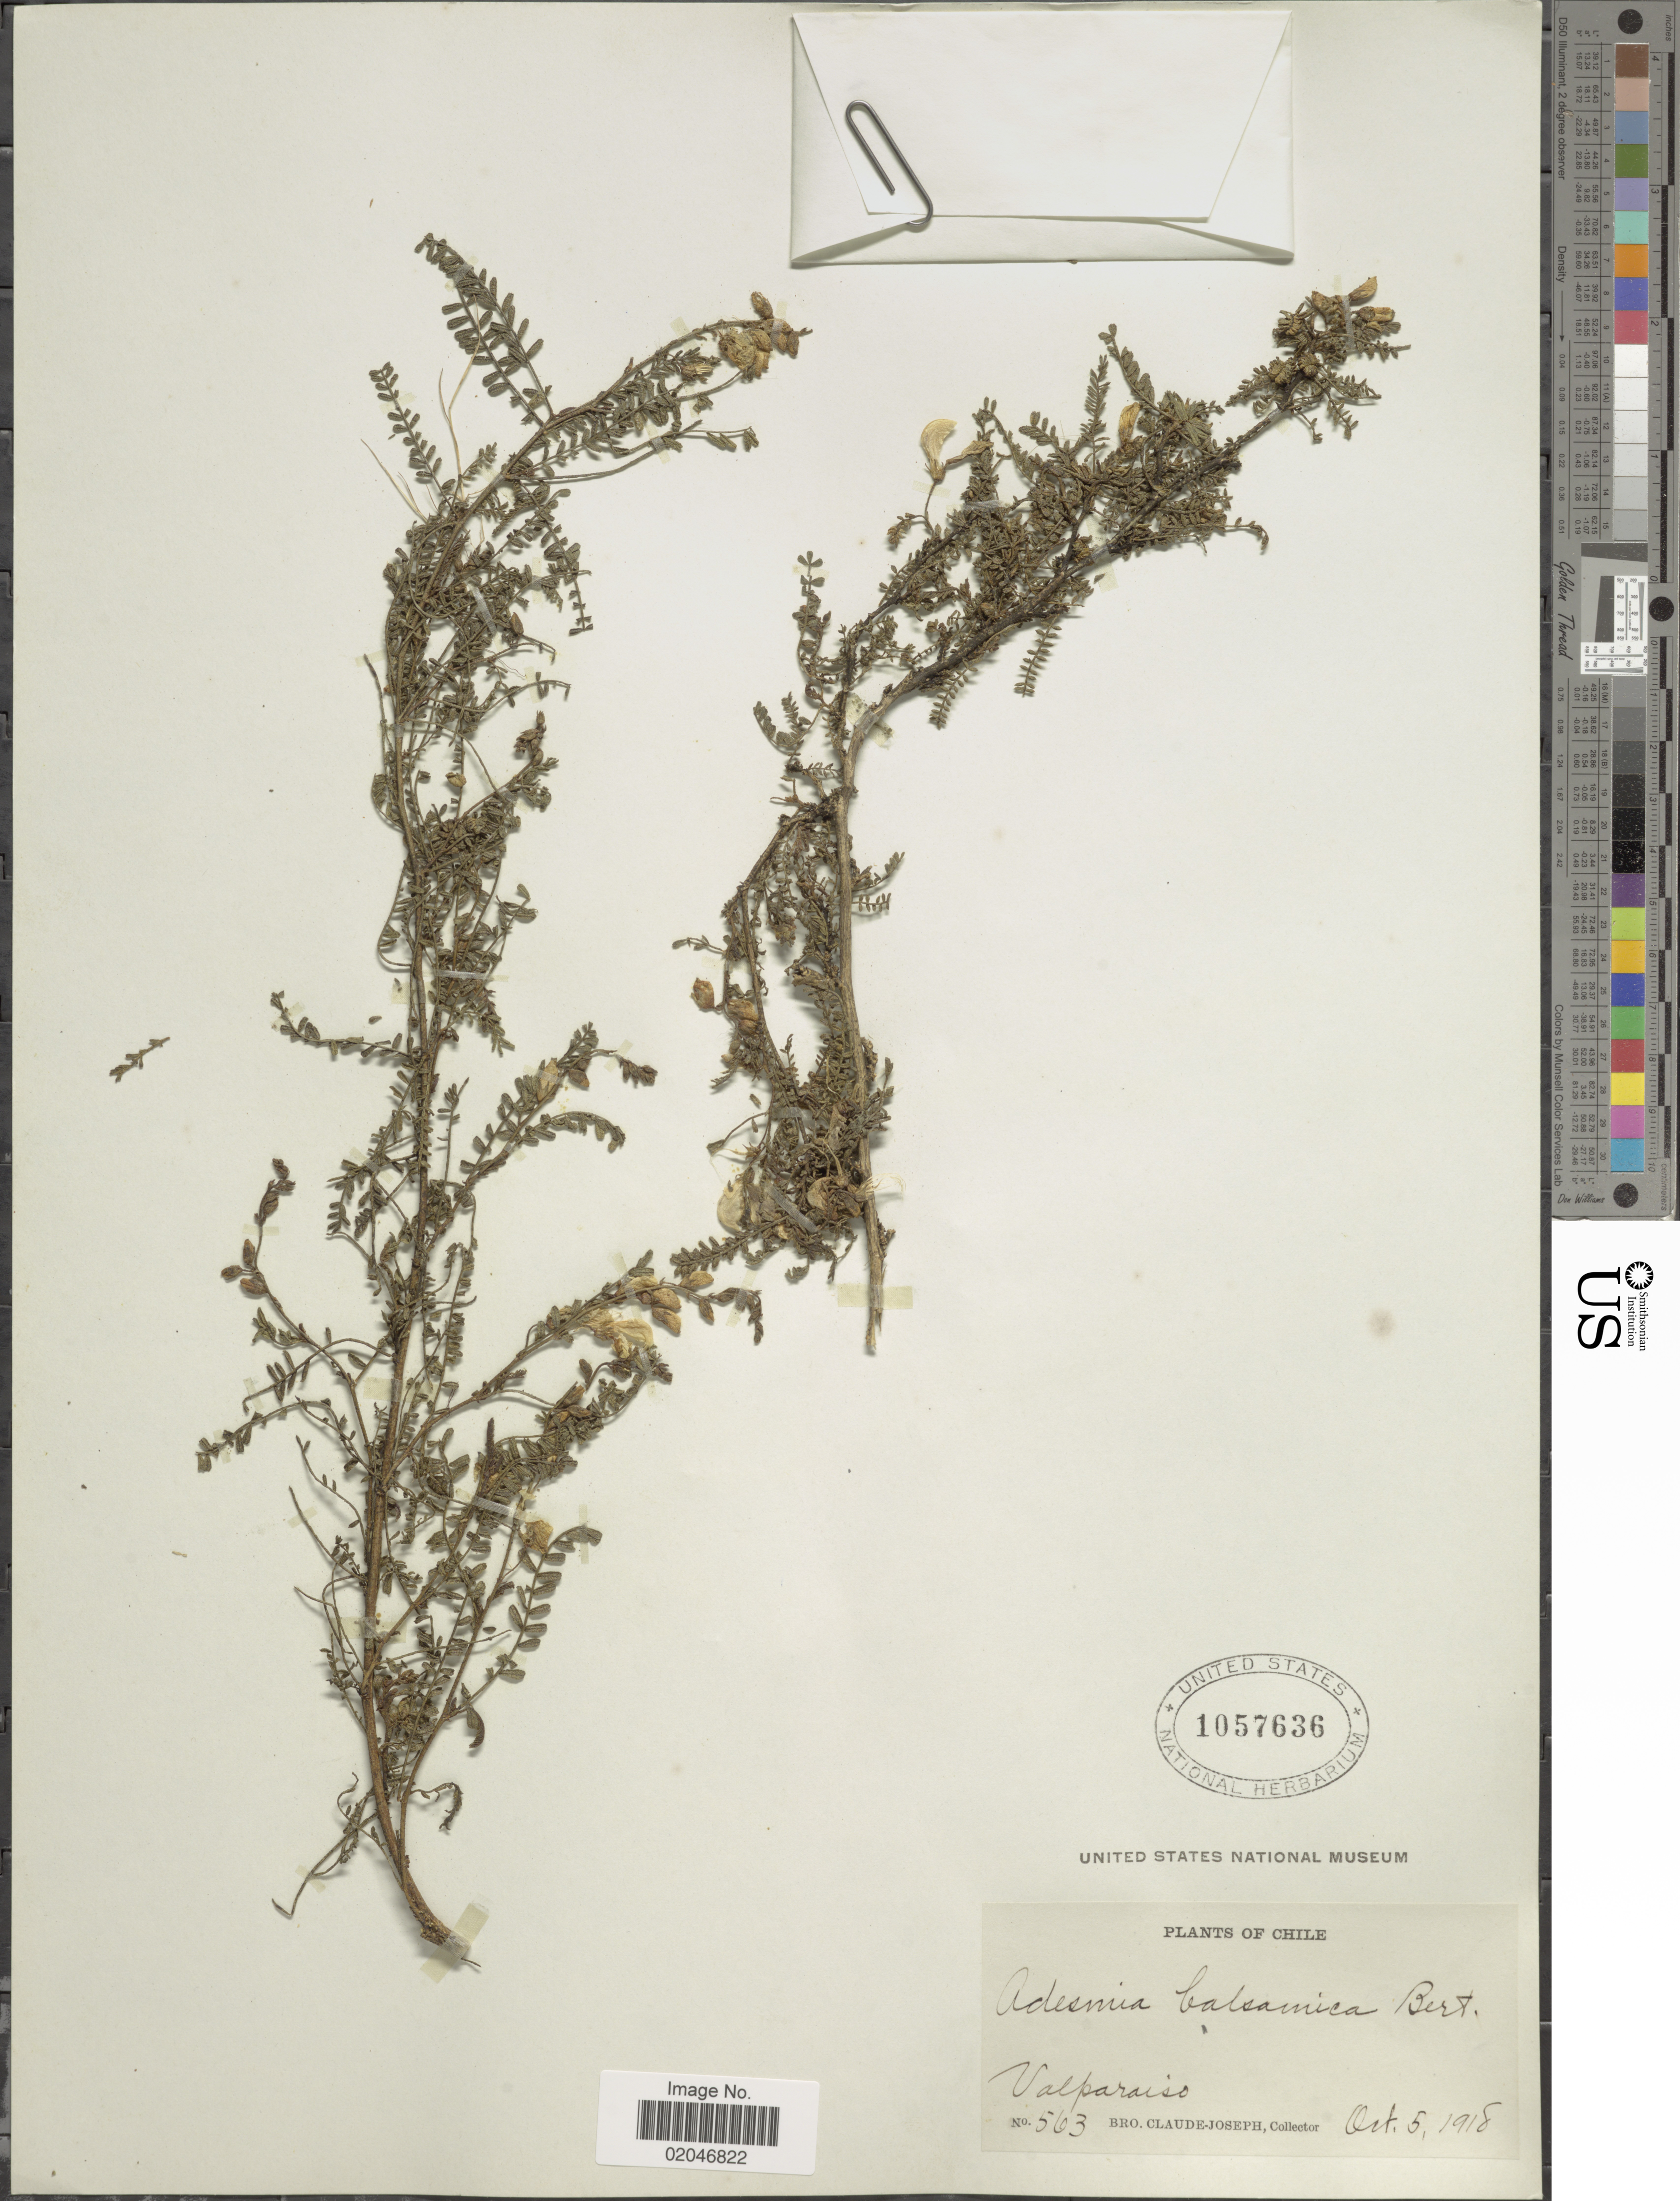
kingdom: Plantae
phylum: Tracheophyta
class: Magnoliopsida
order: Fabales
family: Fabaceae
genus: Adesmia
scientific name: Adesmia balsamica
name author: Colla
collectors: Bro. Claude-Joseph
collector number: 563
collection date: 1918-10-05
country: Chile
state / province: Valparaíso (V)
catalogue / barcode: US 1057636